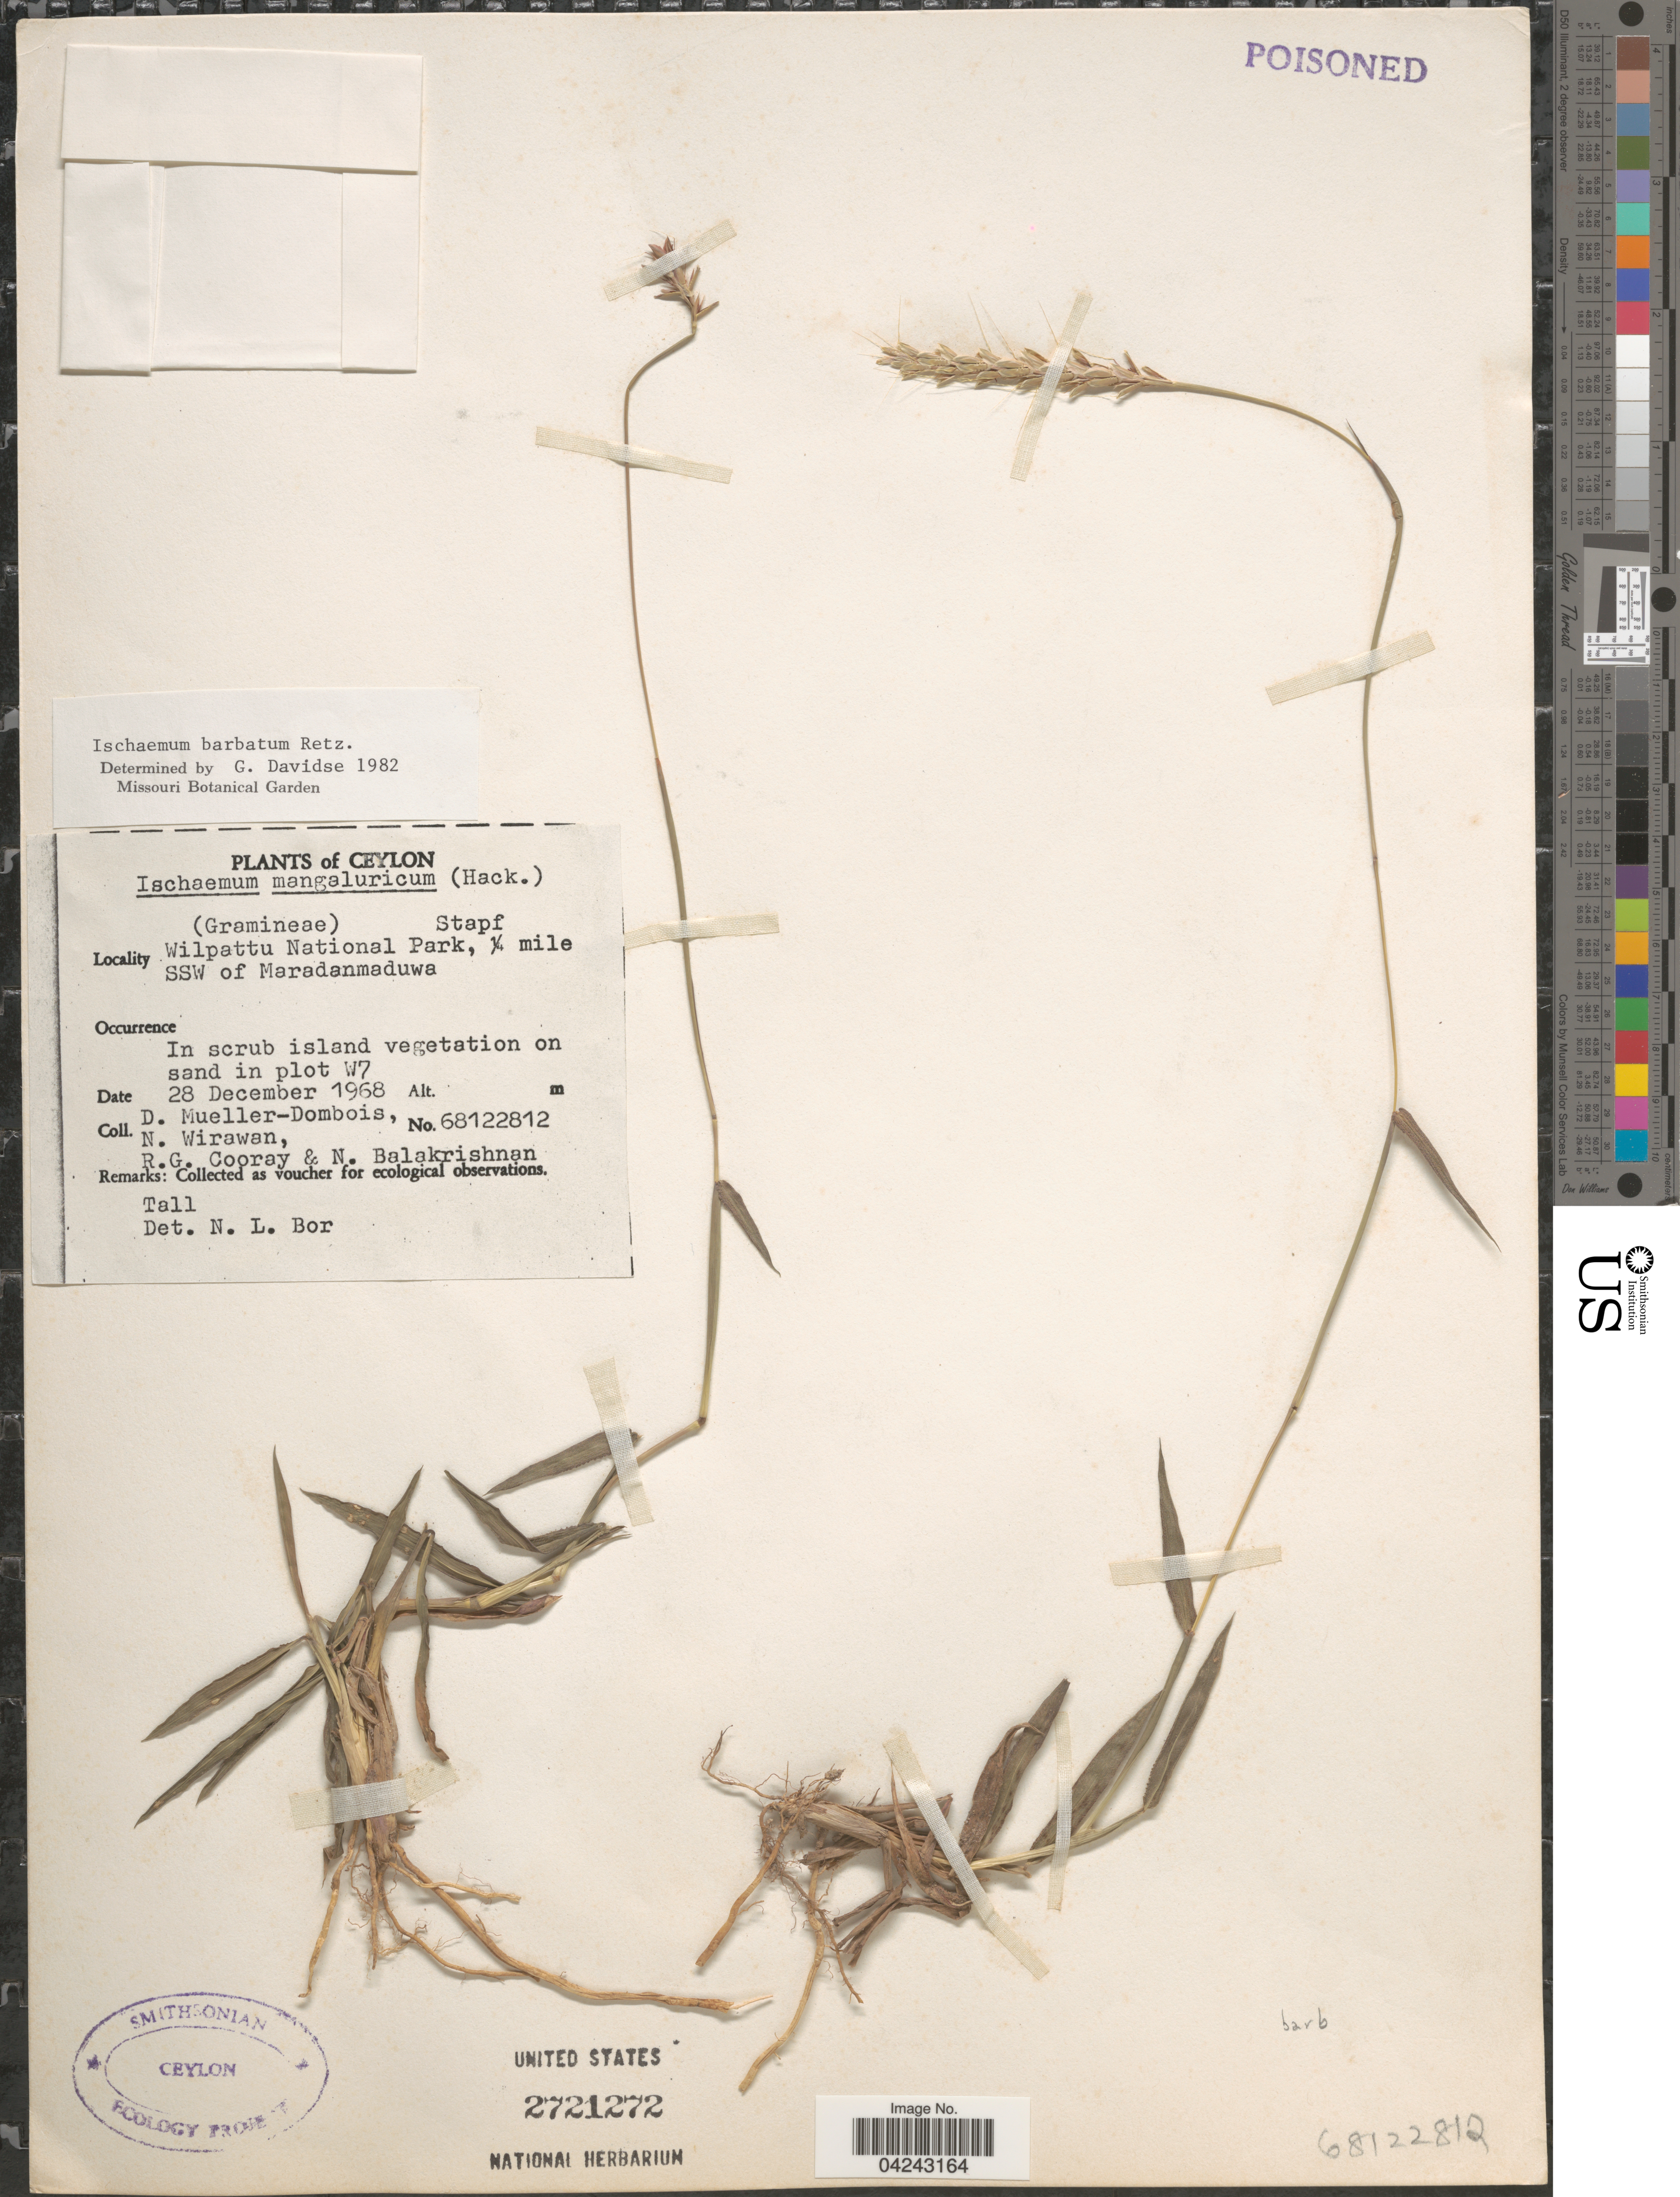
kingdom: Plantae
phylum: Tracheophyta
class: Liliopsida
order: Poales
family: Poaceae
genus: Ischaemum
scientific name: Ischaemum barbatum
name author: Blume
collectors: D. Mueller-Dombois, N. Wirawan, R. Cooray & N. Balakrishnan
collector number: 68122812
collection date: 1968-12-28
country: Sri Lanka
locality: Ceylon. Wilpattu National Park, 1/4 mile SSW of Maradanmaduwa.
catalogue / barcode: US 2721272